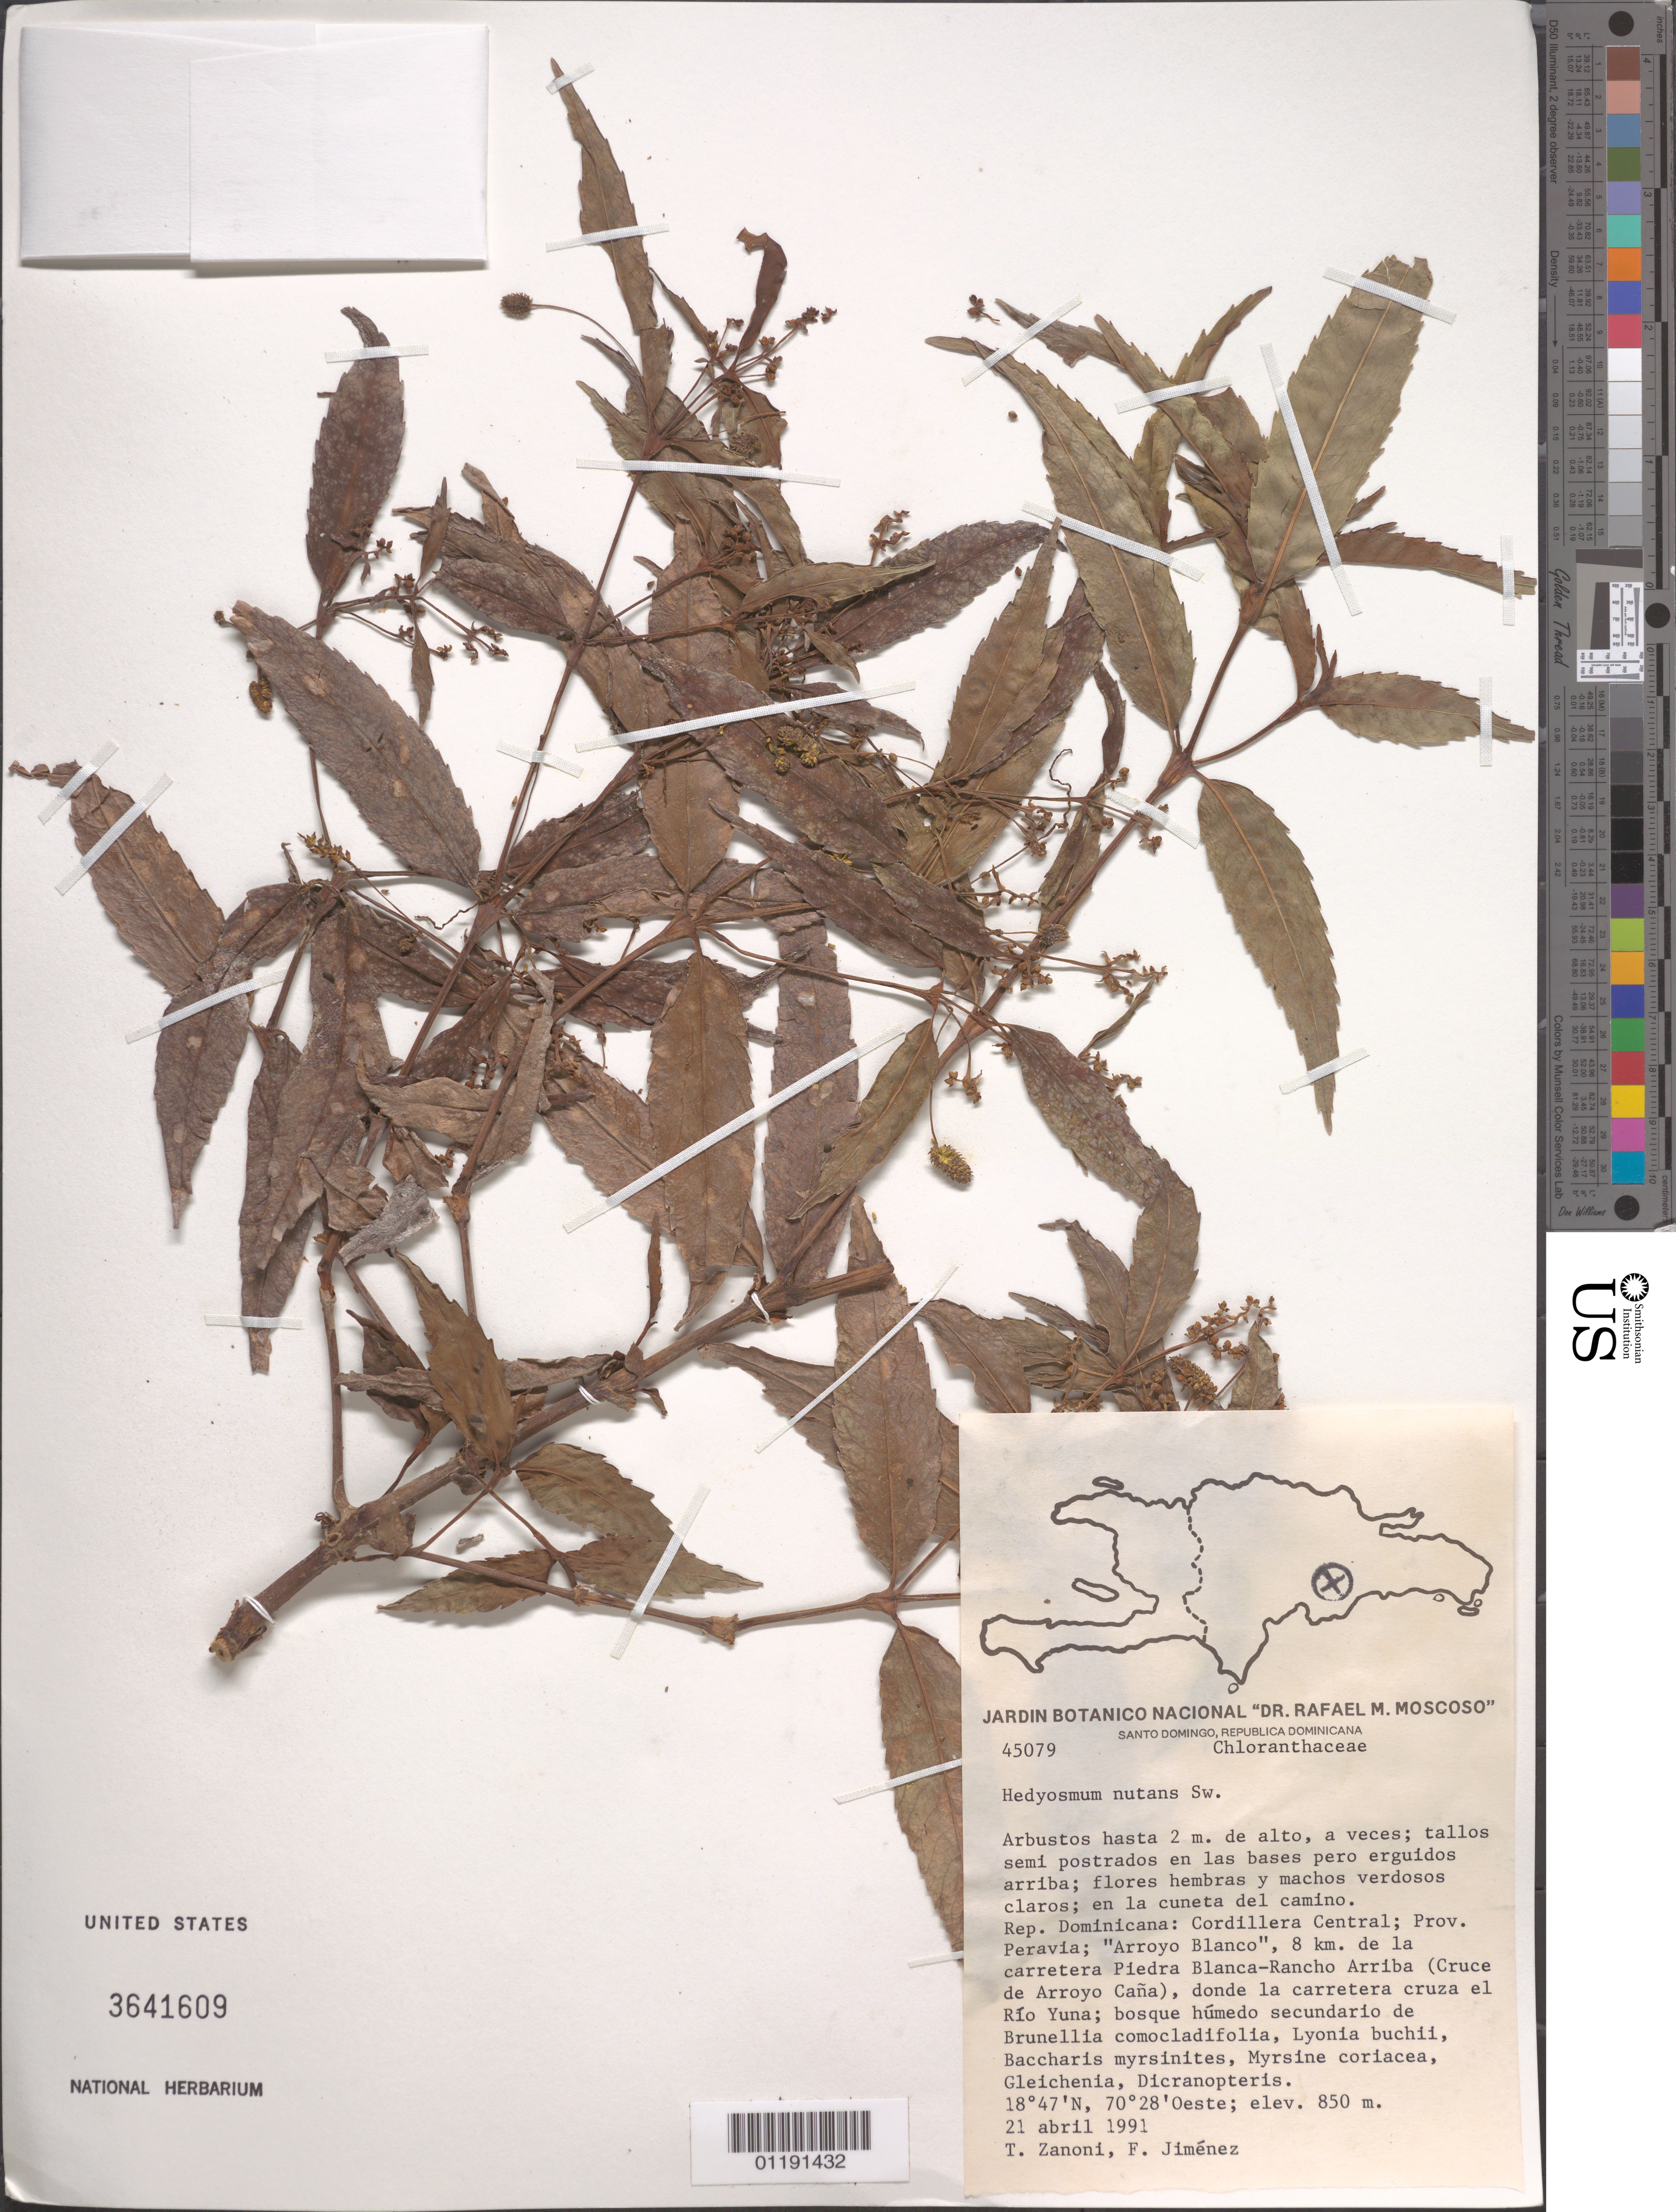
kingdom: Plantae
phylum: Tracheophyta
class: Magnoliopsida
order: Chloranthales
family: Chloranthaceae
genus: Hedyosmum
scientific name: Hedyosmum nutans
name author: Sw.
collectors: T. A. Zanoni & F. Jiménez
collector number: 45079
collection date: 1991-04-21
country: Dominican Republic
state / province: Peravia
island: Hispaniola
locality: Cordillera Central; "Arroyo Blanco," 8 km. from the road between Piedra Blanca and Rancho Arriba (Cruce de Arroyo Caña), where the road crosses the Río Yuna.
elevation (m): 850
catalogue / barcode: US 3641609